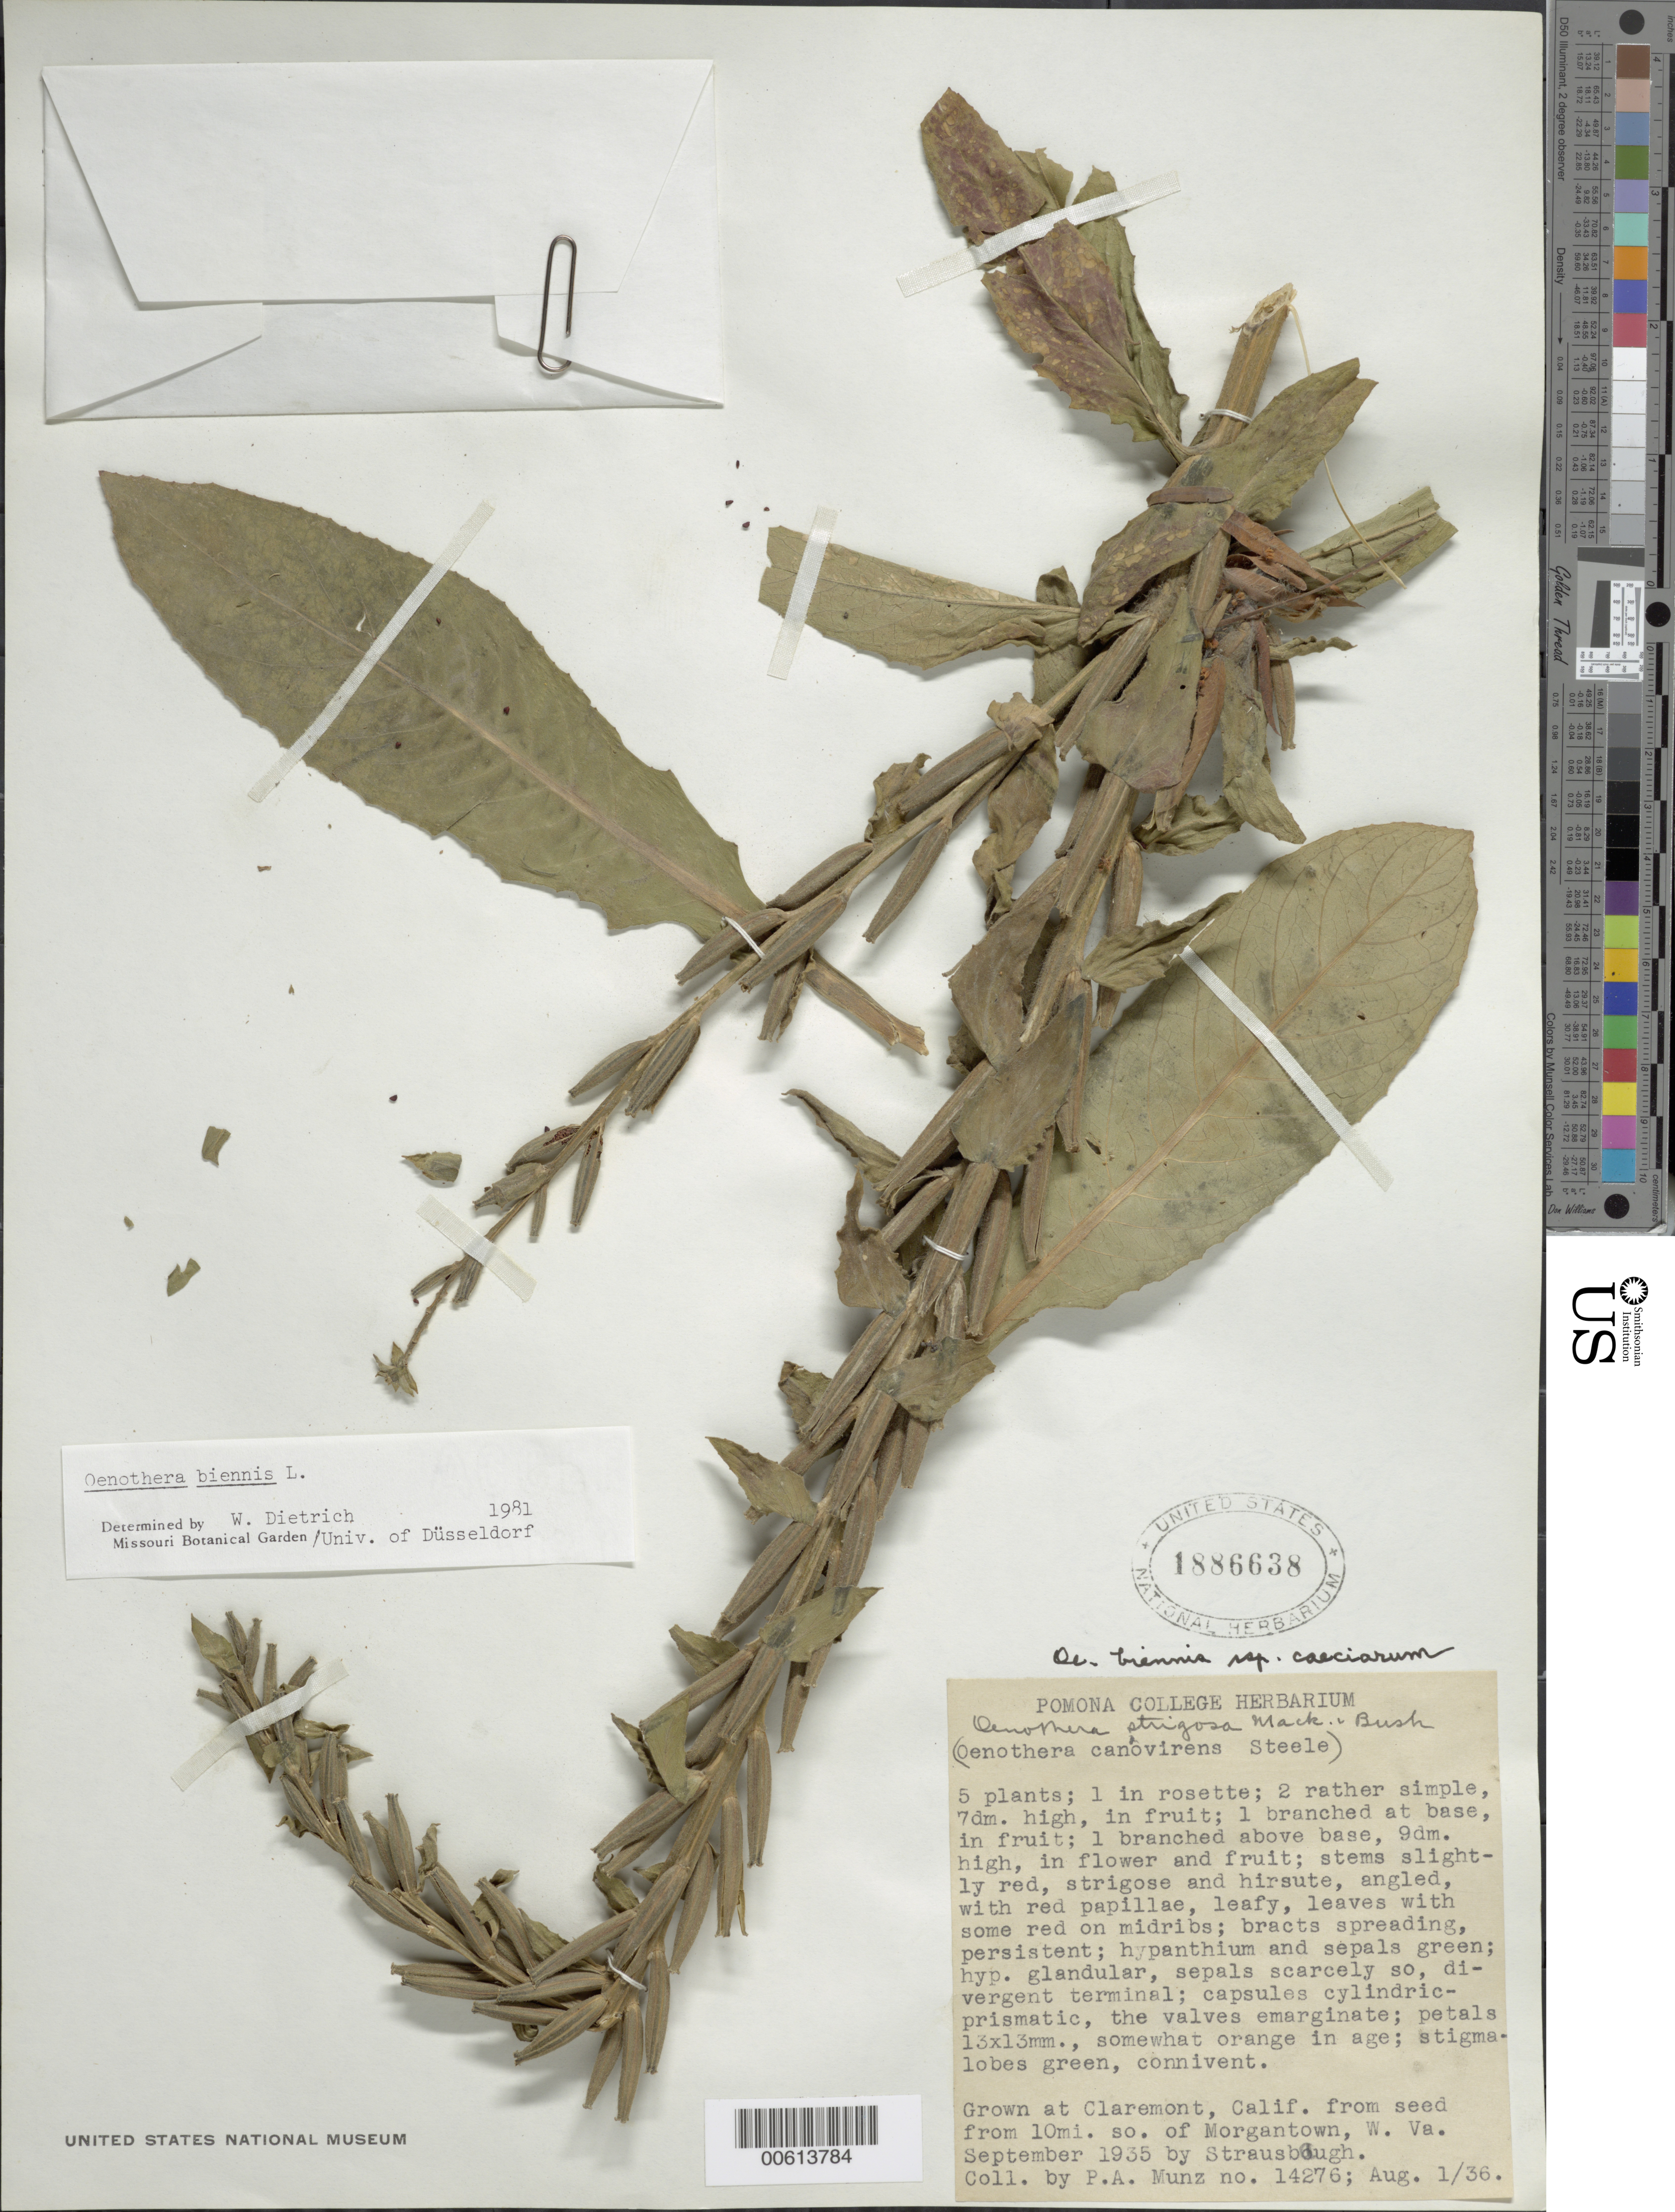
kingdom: Plantae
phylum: Tracheophyta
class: Magnoliopsida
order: Myrtales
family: Onagraceae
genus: Oenothera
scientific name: Oenothera biennis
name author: L.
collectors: P. A. Munz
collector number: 14276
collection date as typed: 01 Aug 1936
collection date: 1936-08-01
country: United States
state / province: California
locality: Claremont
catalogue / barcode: US 1886638